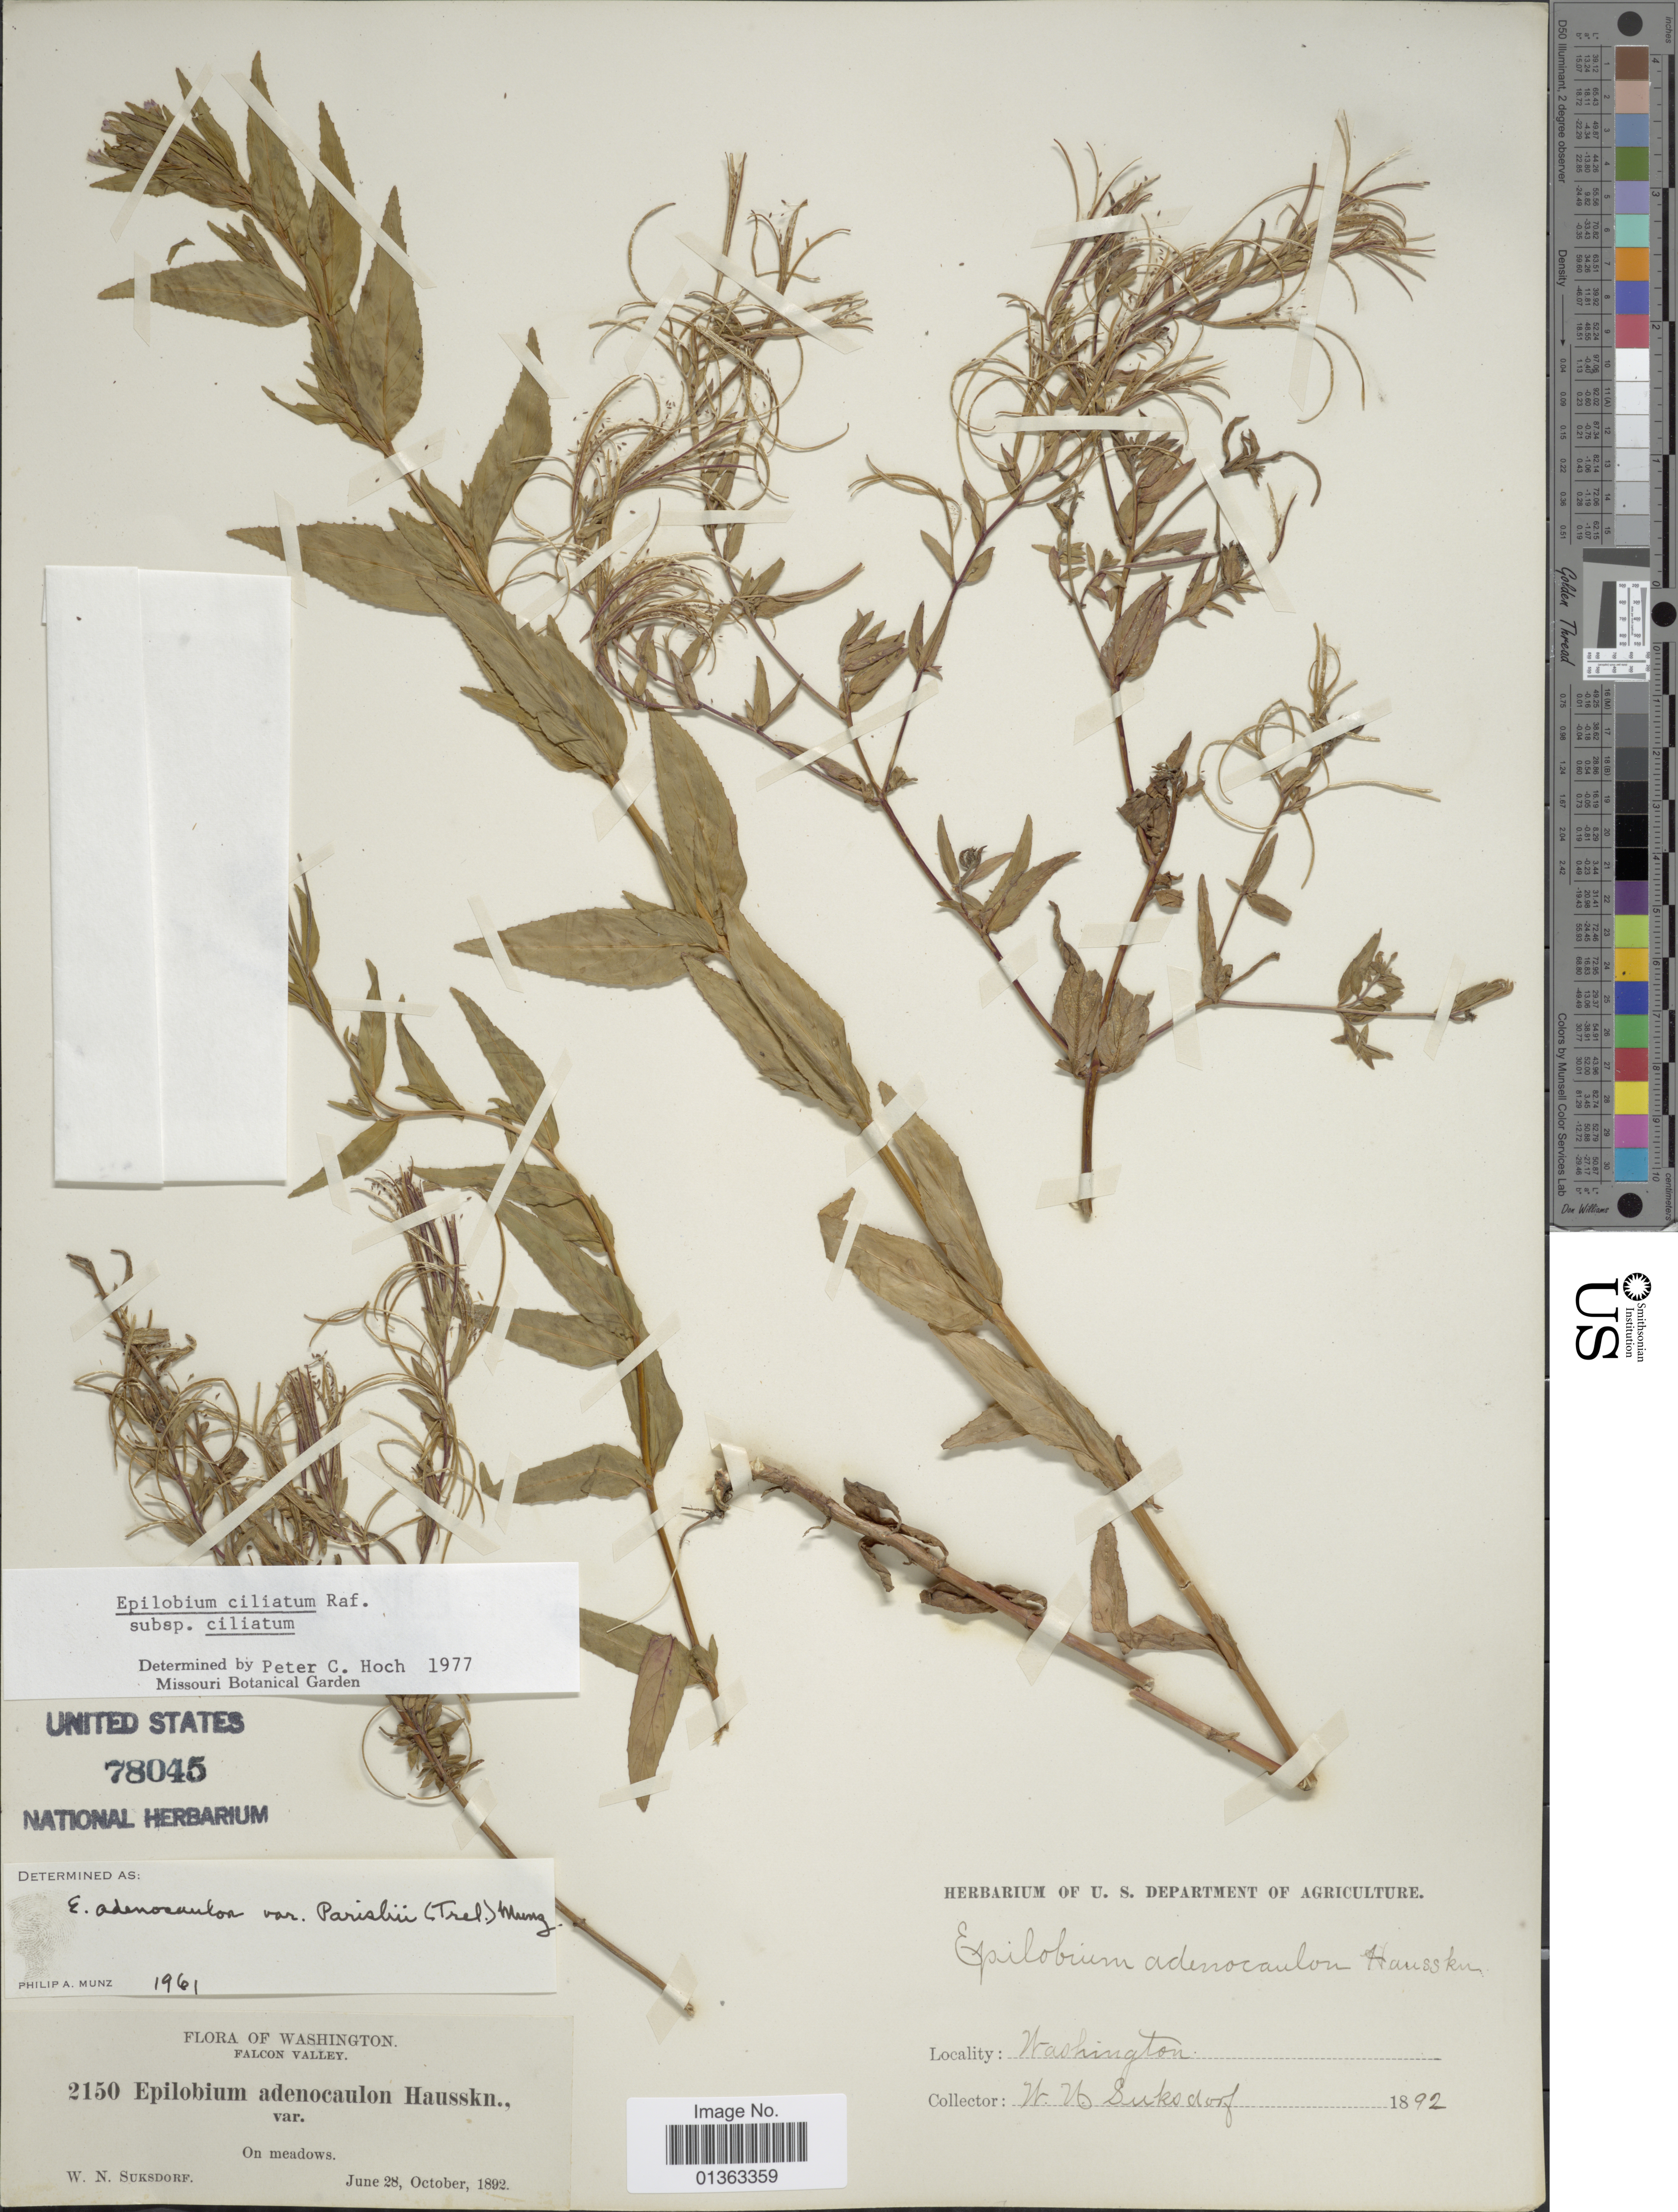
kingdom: Plantae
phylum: Tracheophyta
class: Magnoliopsida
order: Myrtales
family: Onagraceae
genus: Epilobium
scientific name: Epilobium ciliatum subsp. ciliatum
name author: Raf.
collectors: W. N. Suksdorf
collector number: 2150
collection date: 1892-06-28/1892-10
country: United States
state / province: Washington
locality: Falcon Valley.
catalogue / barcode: US 78045